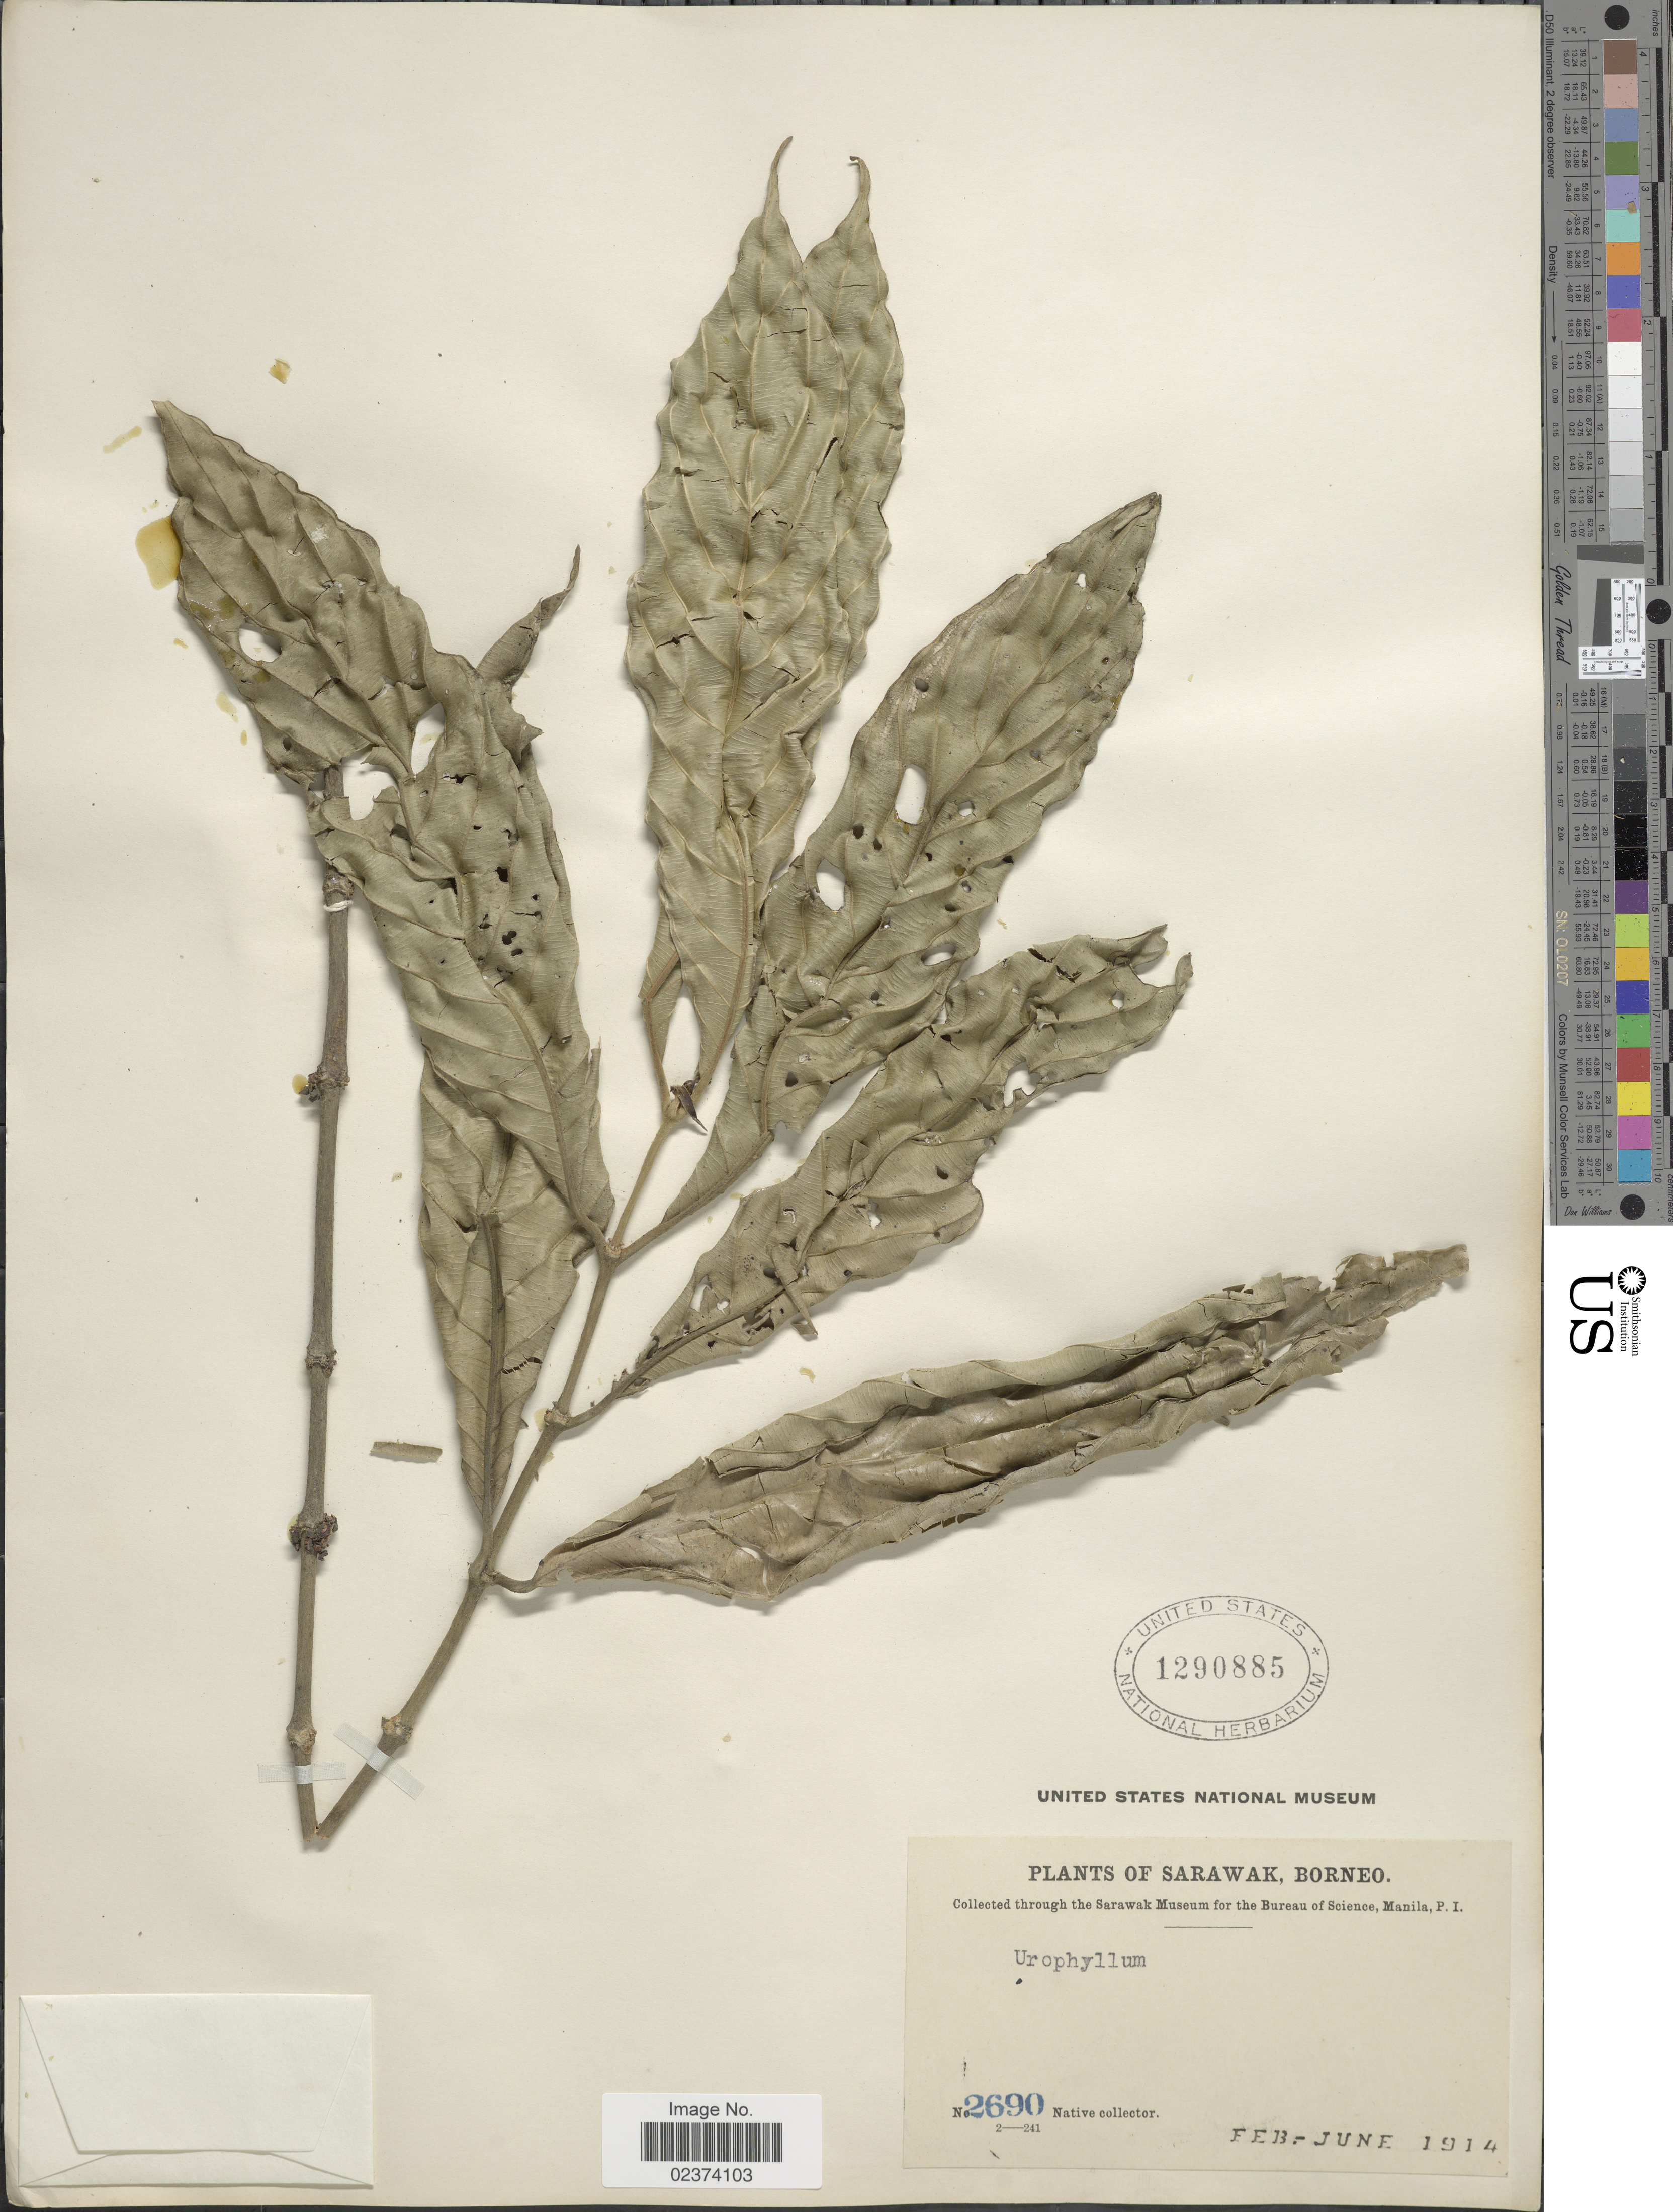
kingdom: Plantae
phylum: Tracheophyta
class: Magnoliopsida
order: Gentianales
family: Rubiaceae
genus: Urophyllum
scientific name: Urophyllum sp.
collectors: Native collector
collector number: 2690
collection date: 1914-02/1914-06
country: Malaysia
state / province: Sarawak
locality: Borneo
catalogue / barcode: US 1290885